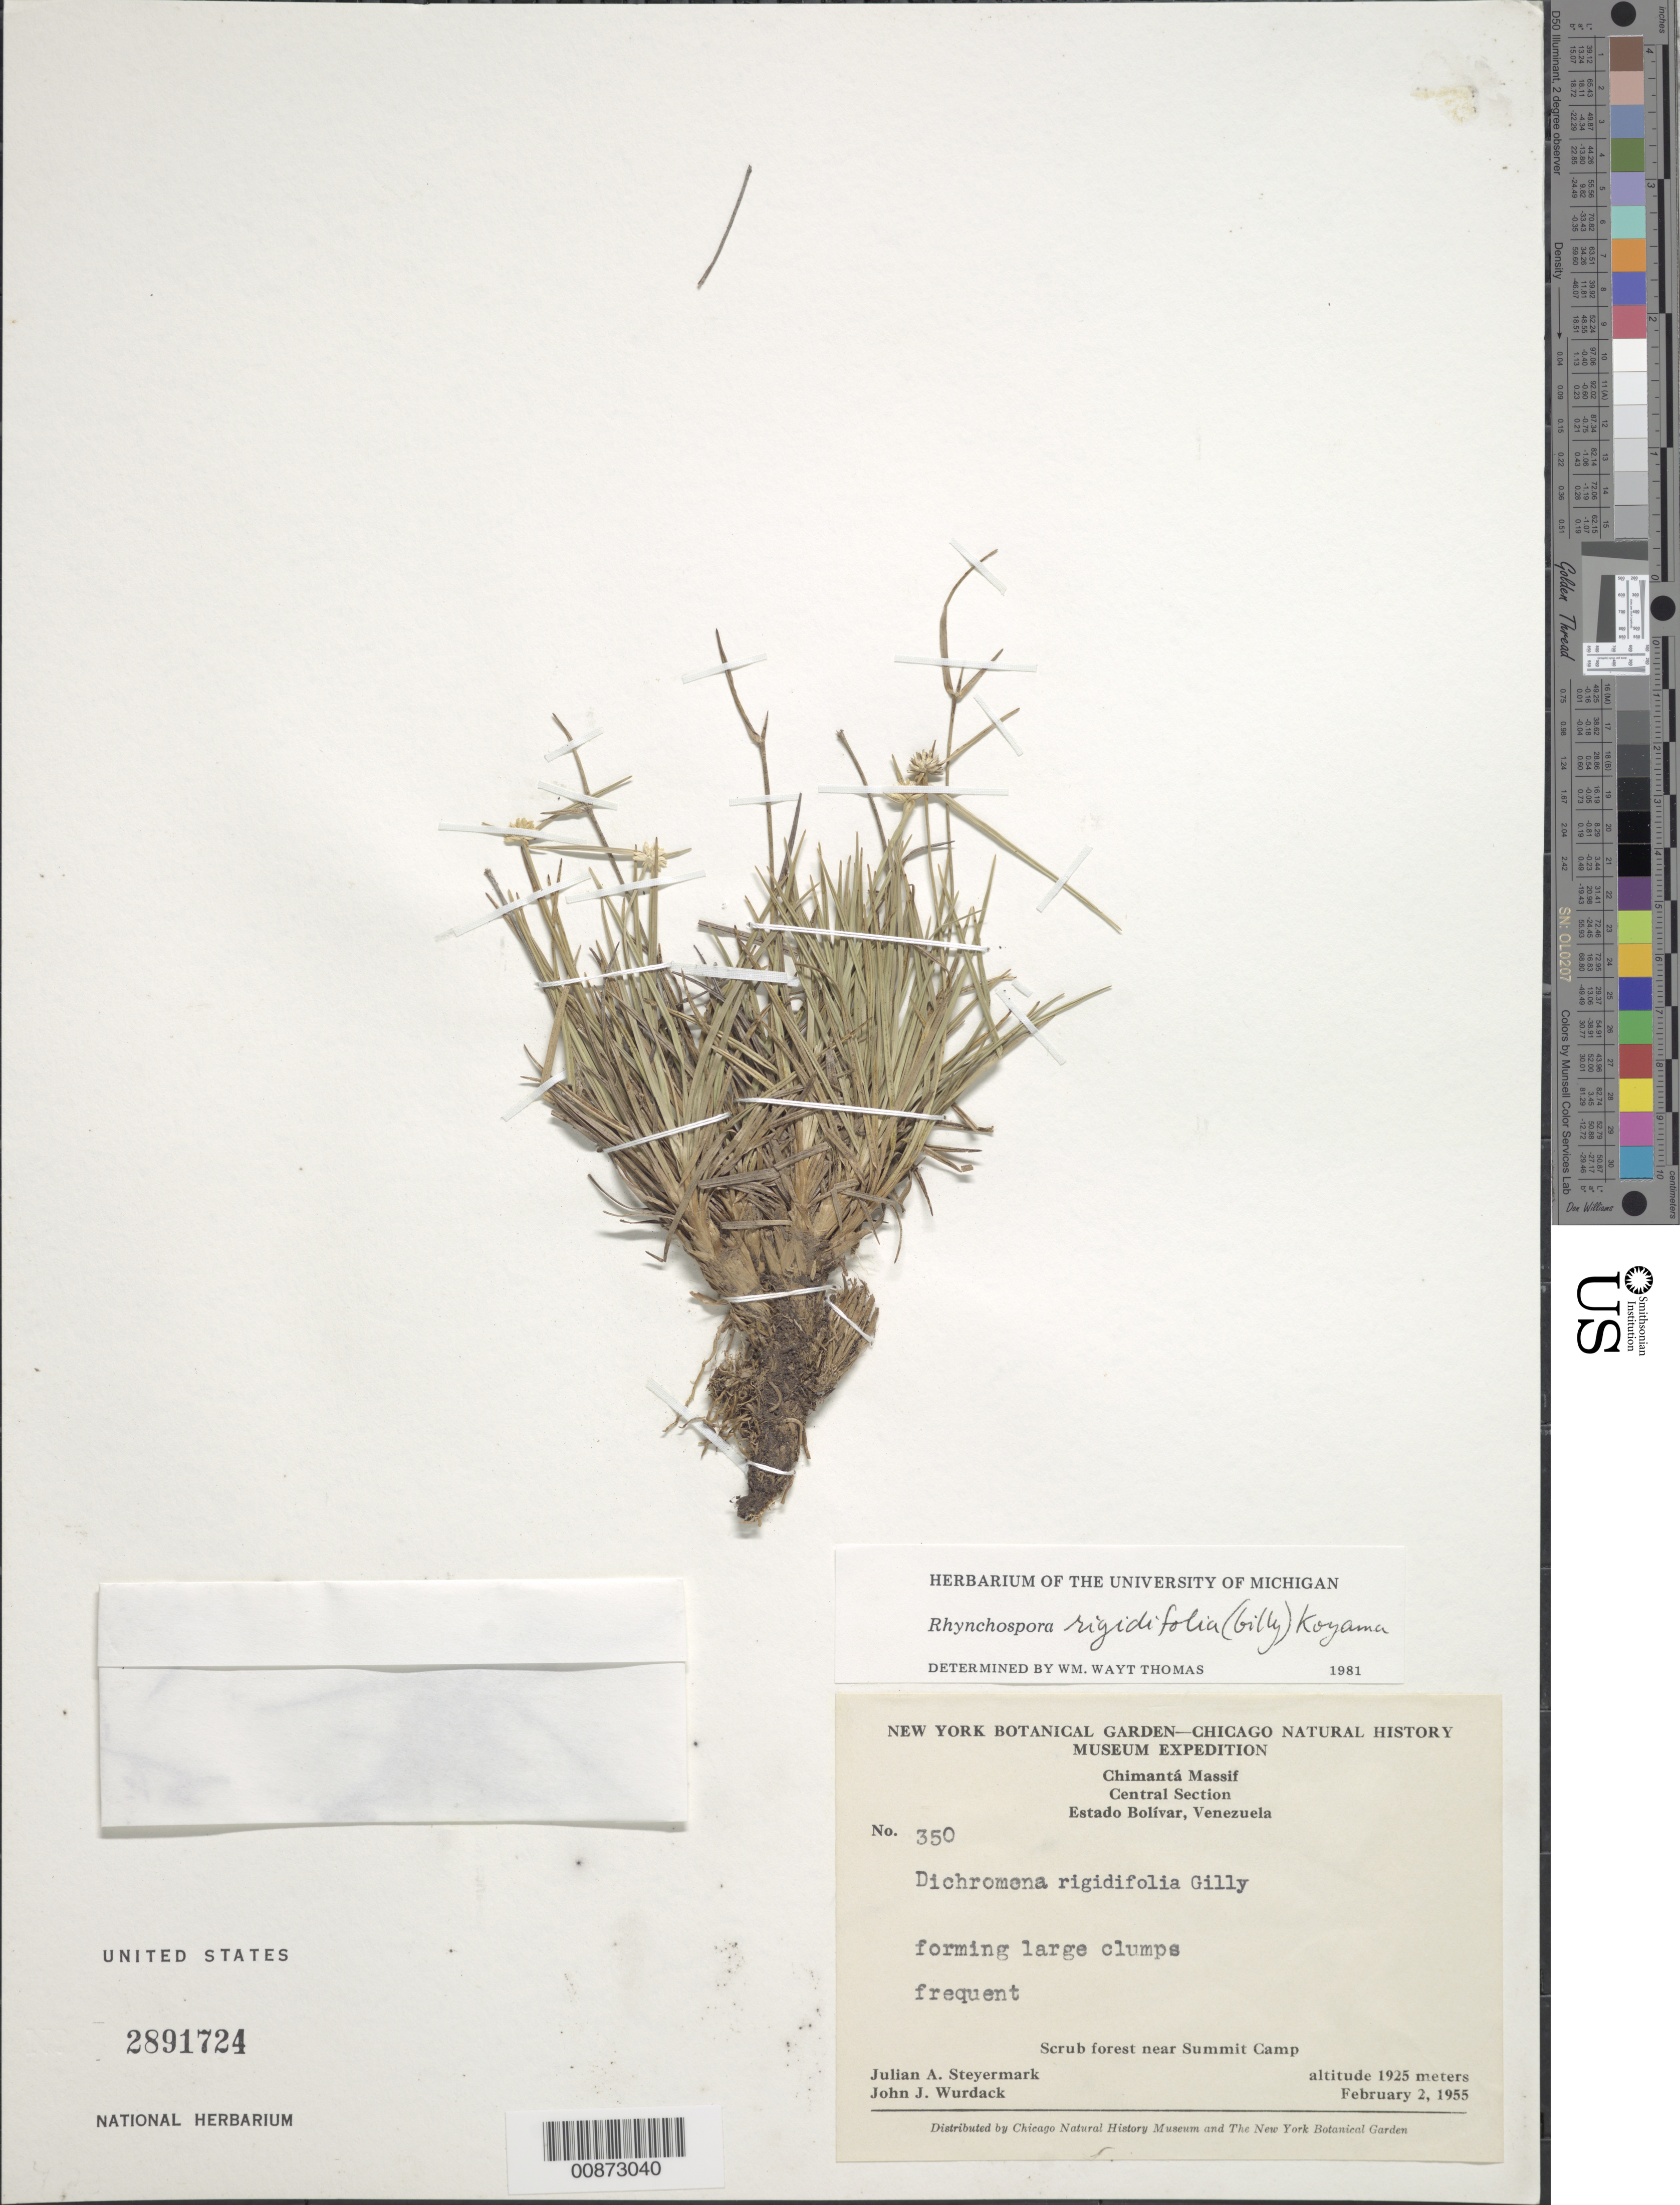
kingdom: Plantae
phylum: Tracheophyta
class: Liliopsida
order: Poales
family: Cyperaceae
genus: Rhynchospora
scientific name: Rhynchospora rigidifolia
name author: (Gilly) T. Koyama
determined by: Thomas, W. W., (NY), New York Botanical Garden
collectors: J. Steyermark & J. J. Wurdack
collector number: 55 350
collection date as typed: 2-Feb-55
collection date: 1955-02-02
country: Venezuela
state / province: Bolívar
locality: Chimantá Massif, Central Section, Summit Camp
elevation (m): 1925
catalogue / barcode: US 2891724